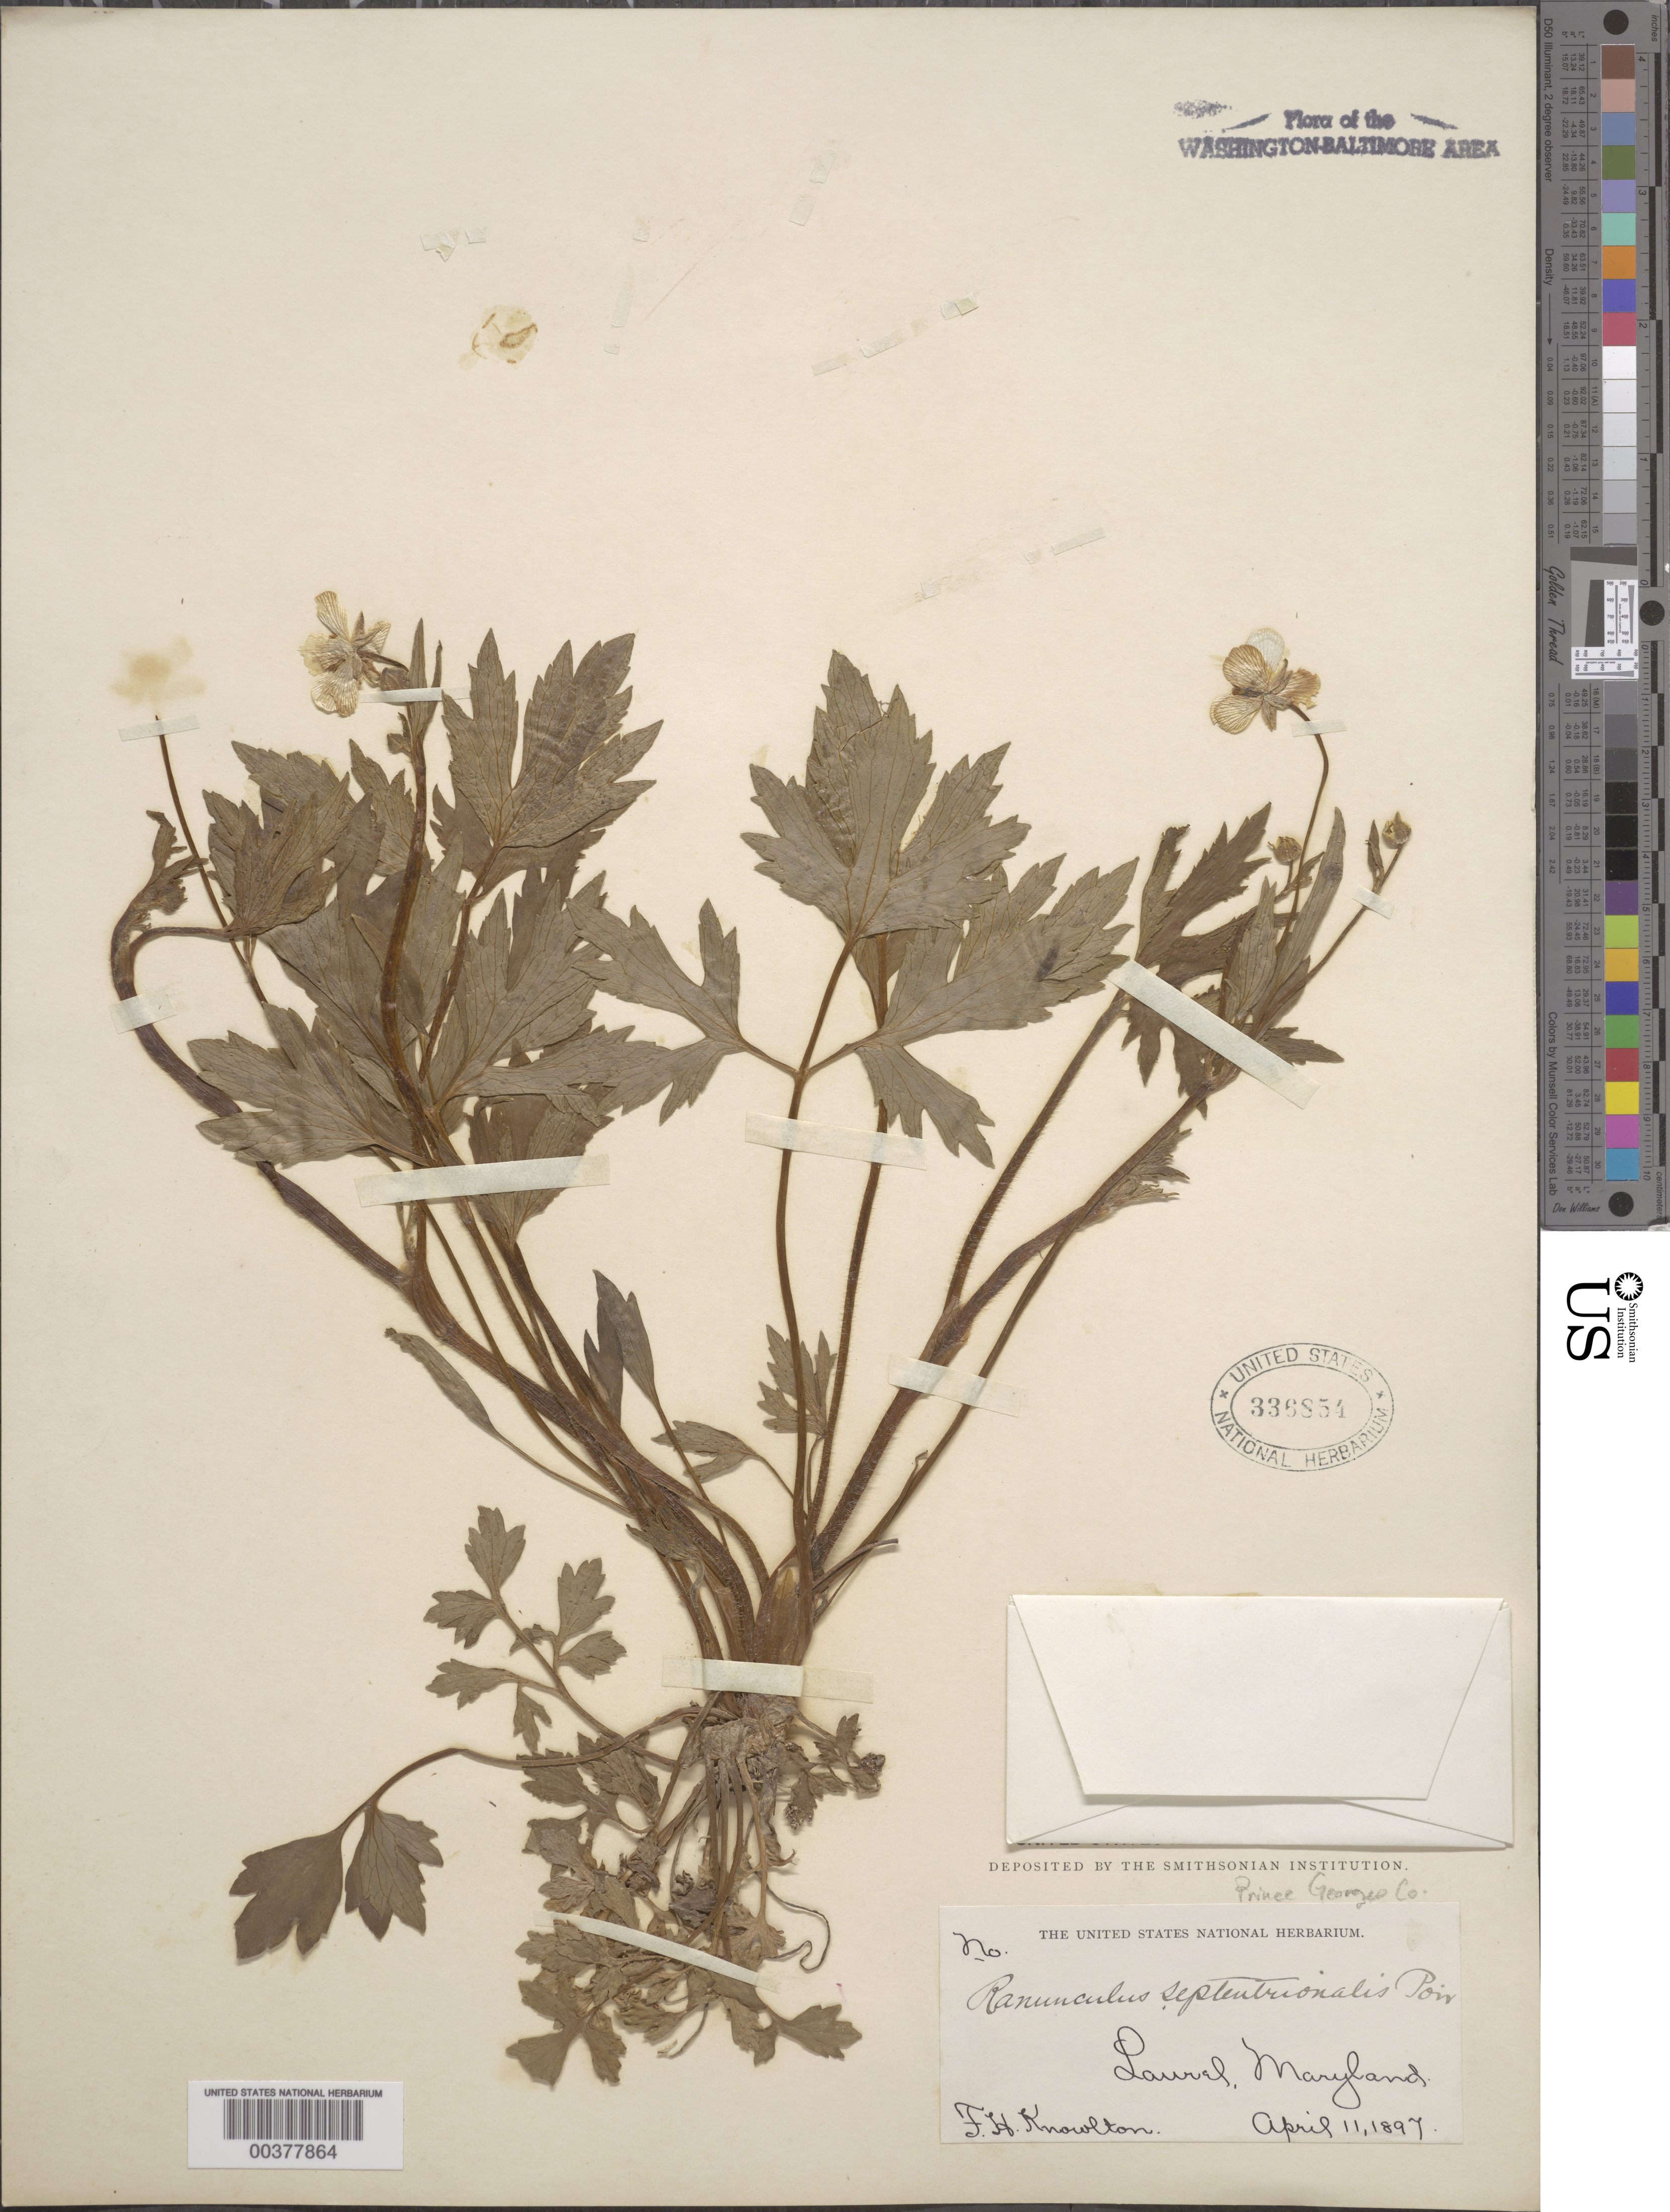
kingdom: Plantae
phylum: Tracheophyta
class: Magnoliopsida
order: Ranunculales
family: Ranunculaceae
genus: Ranunculus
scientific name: Ranunculus hispidus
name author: Michx.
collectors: F. H. Knowlton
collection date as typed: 11 Apr 1897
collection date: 1897-04-11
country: United States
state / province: Maryland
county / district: Prince George's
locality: Laurel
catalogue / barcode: US 336854